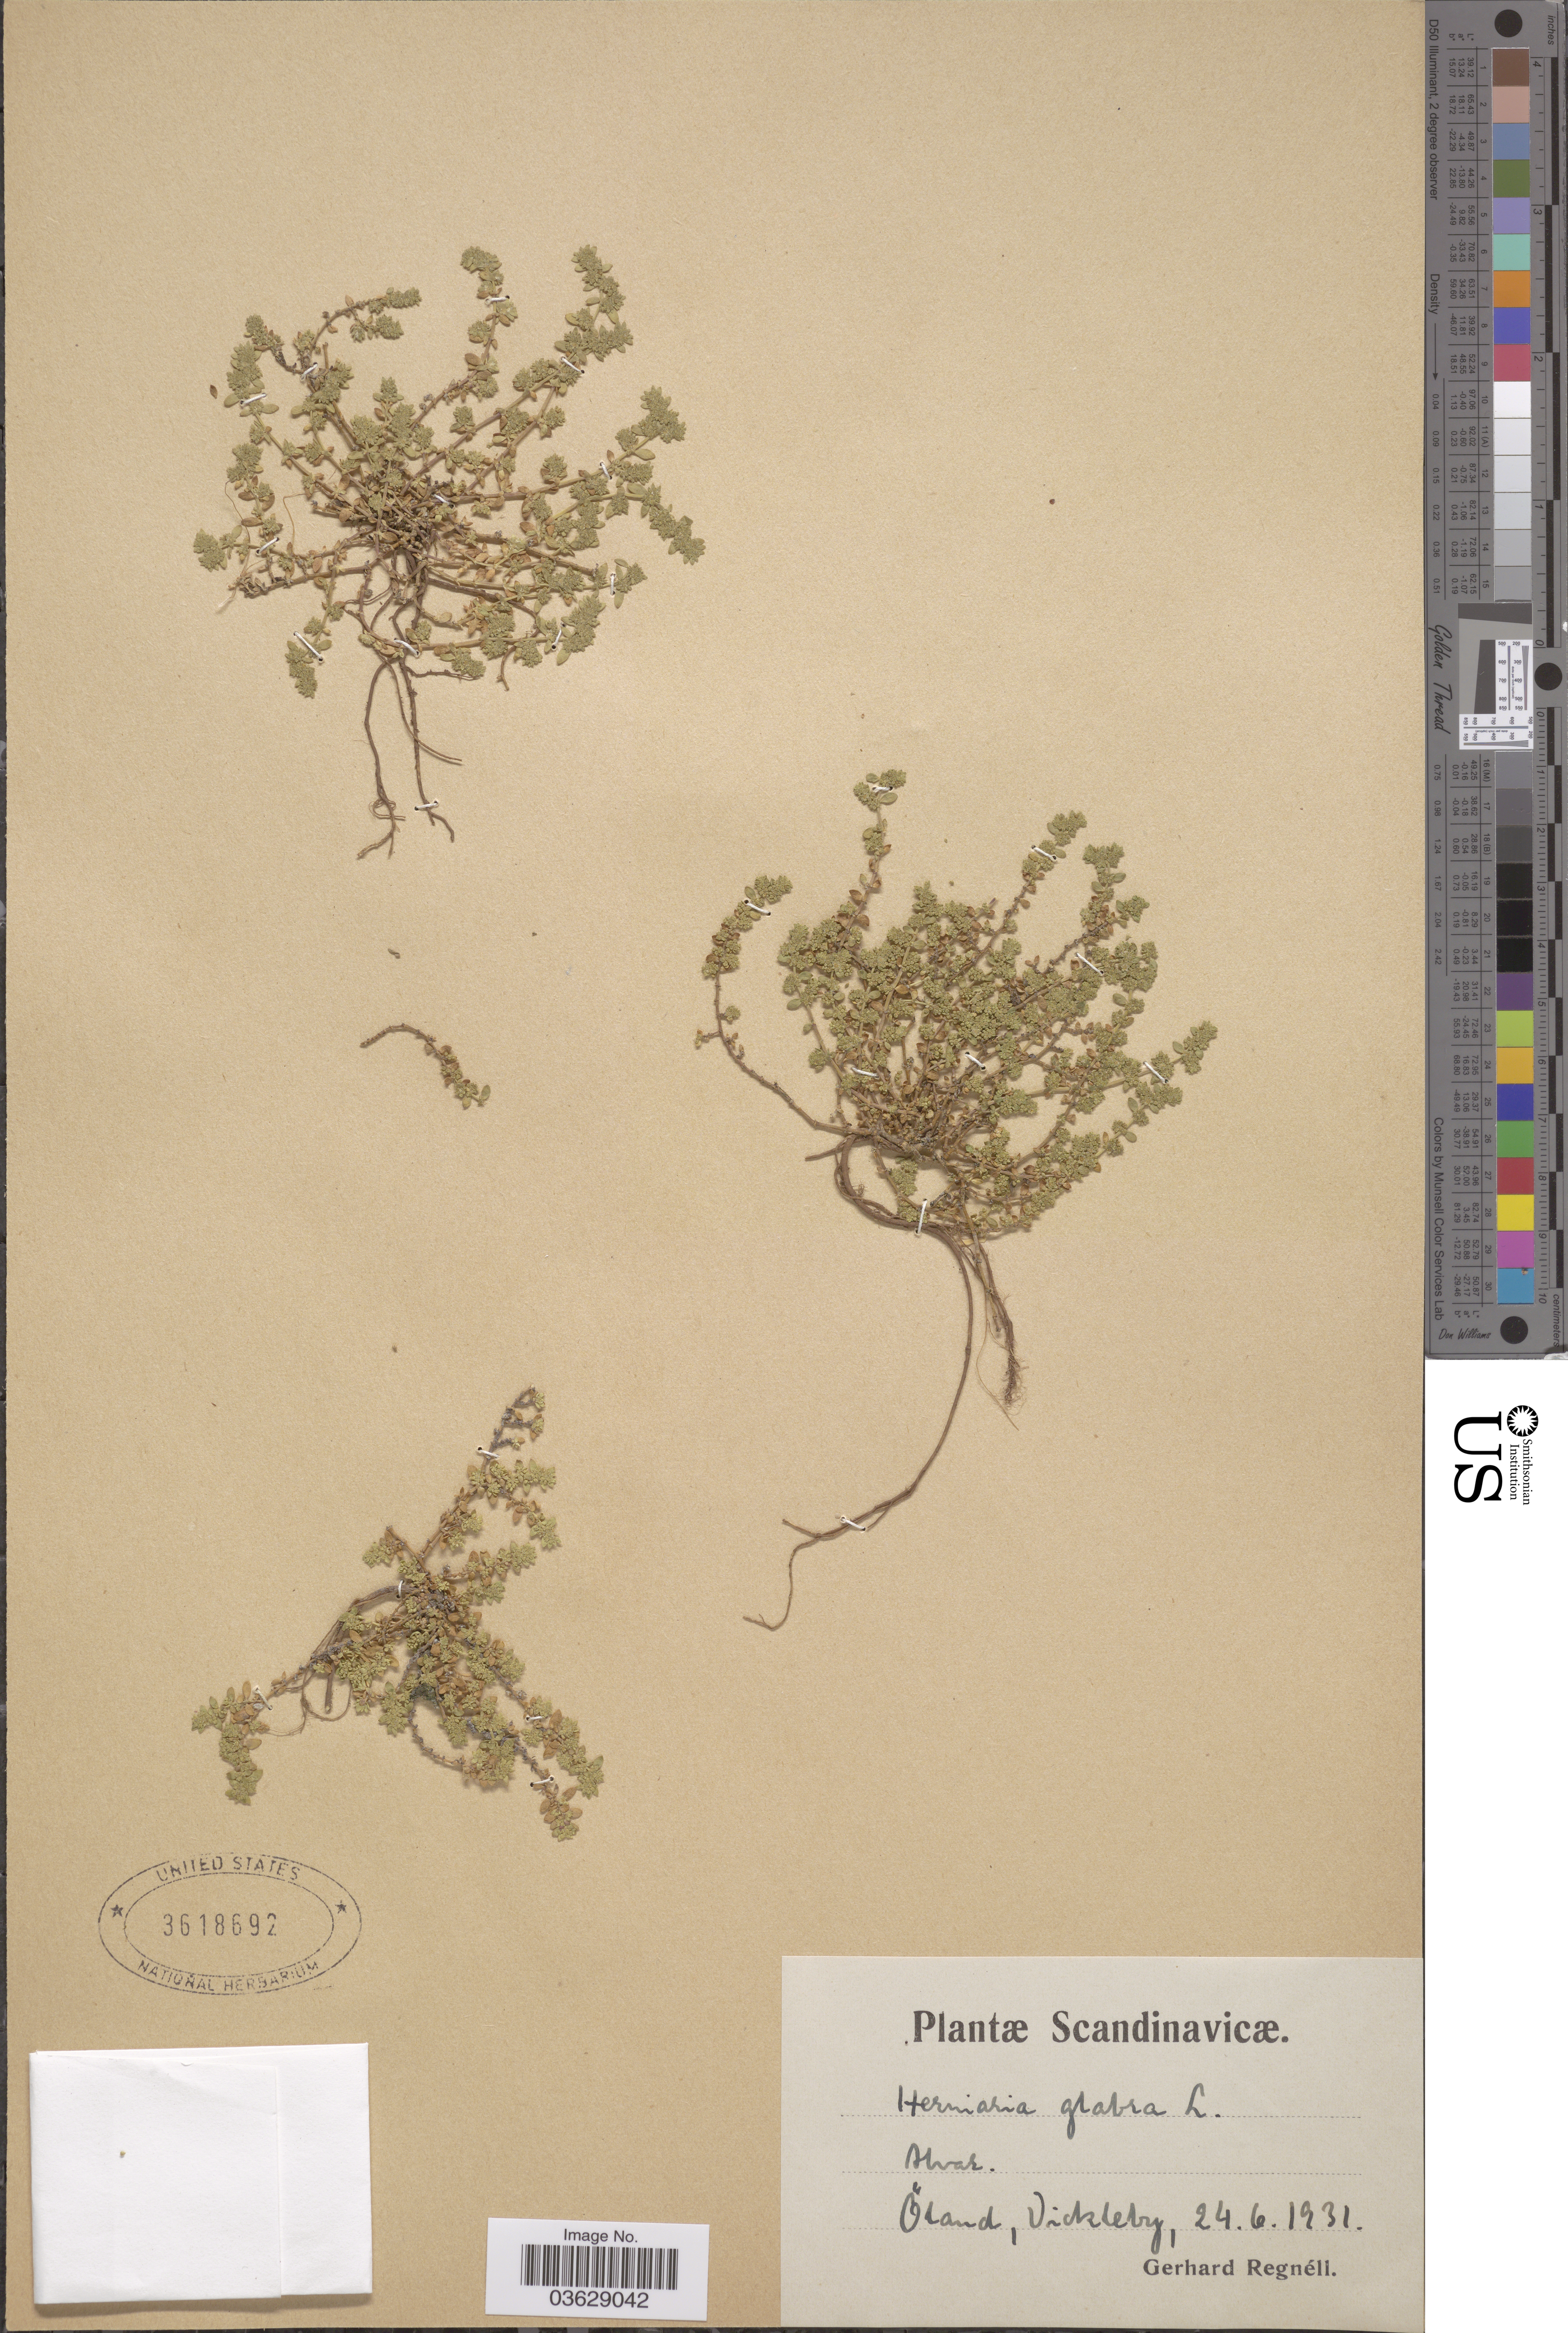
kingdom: Plantae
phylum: Tracheophyta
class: Magnoliopsida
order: Caryophyllales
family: Caryophyllaceae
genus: Herniaria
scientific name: Herniaria glabra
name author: L.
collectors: G. Regnéll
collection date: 1931-06-24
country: Sweden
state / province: Kalmar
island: Oland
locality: Scandinavicæ. Alvar. Öland, Vickleby.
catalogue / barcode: US 3618692